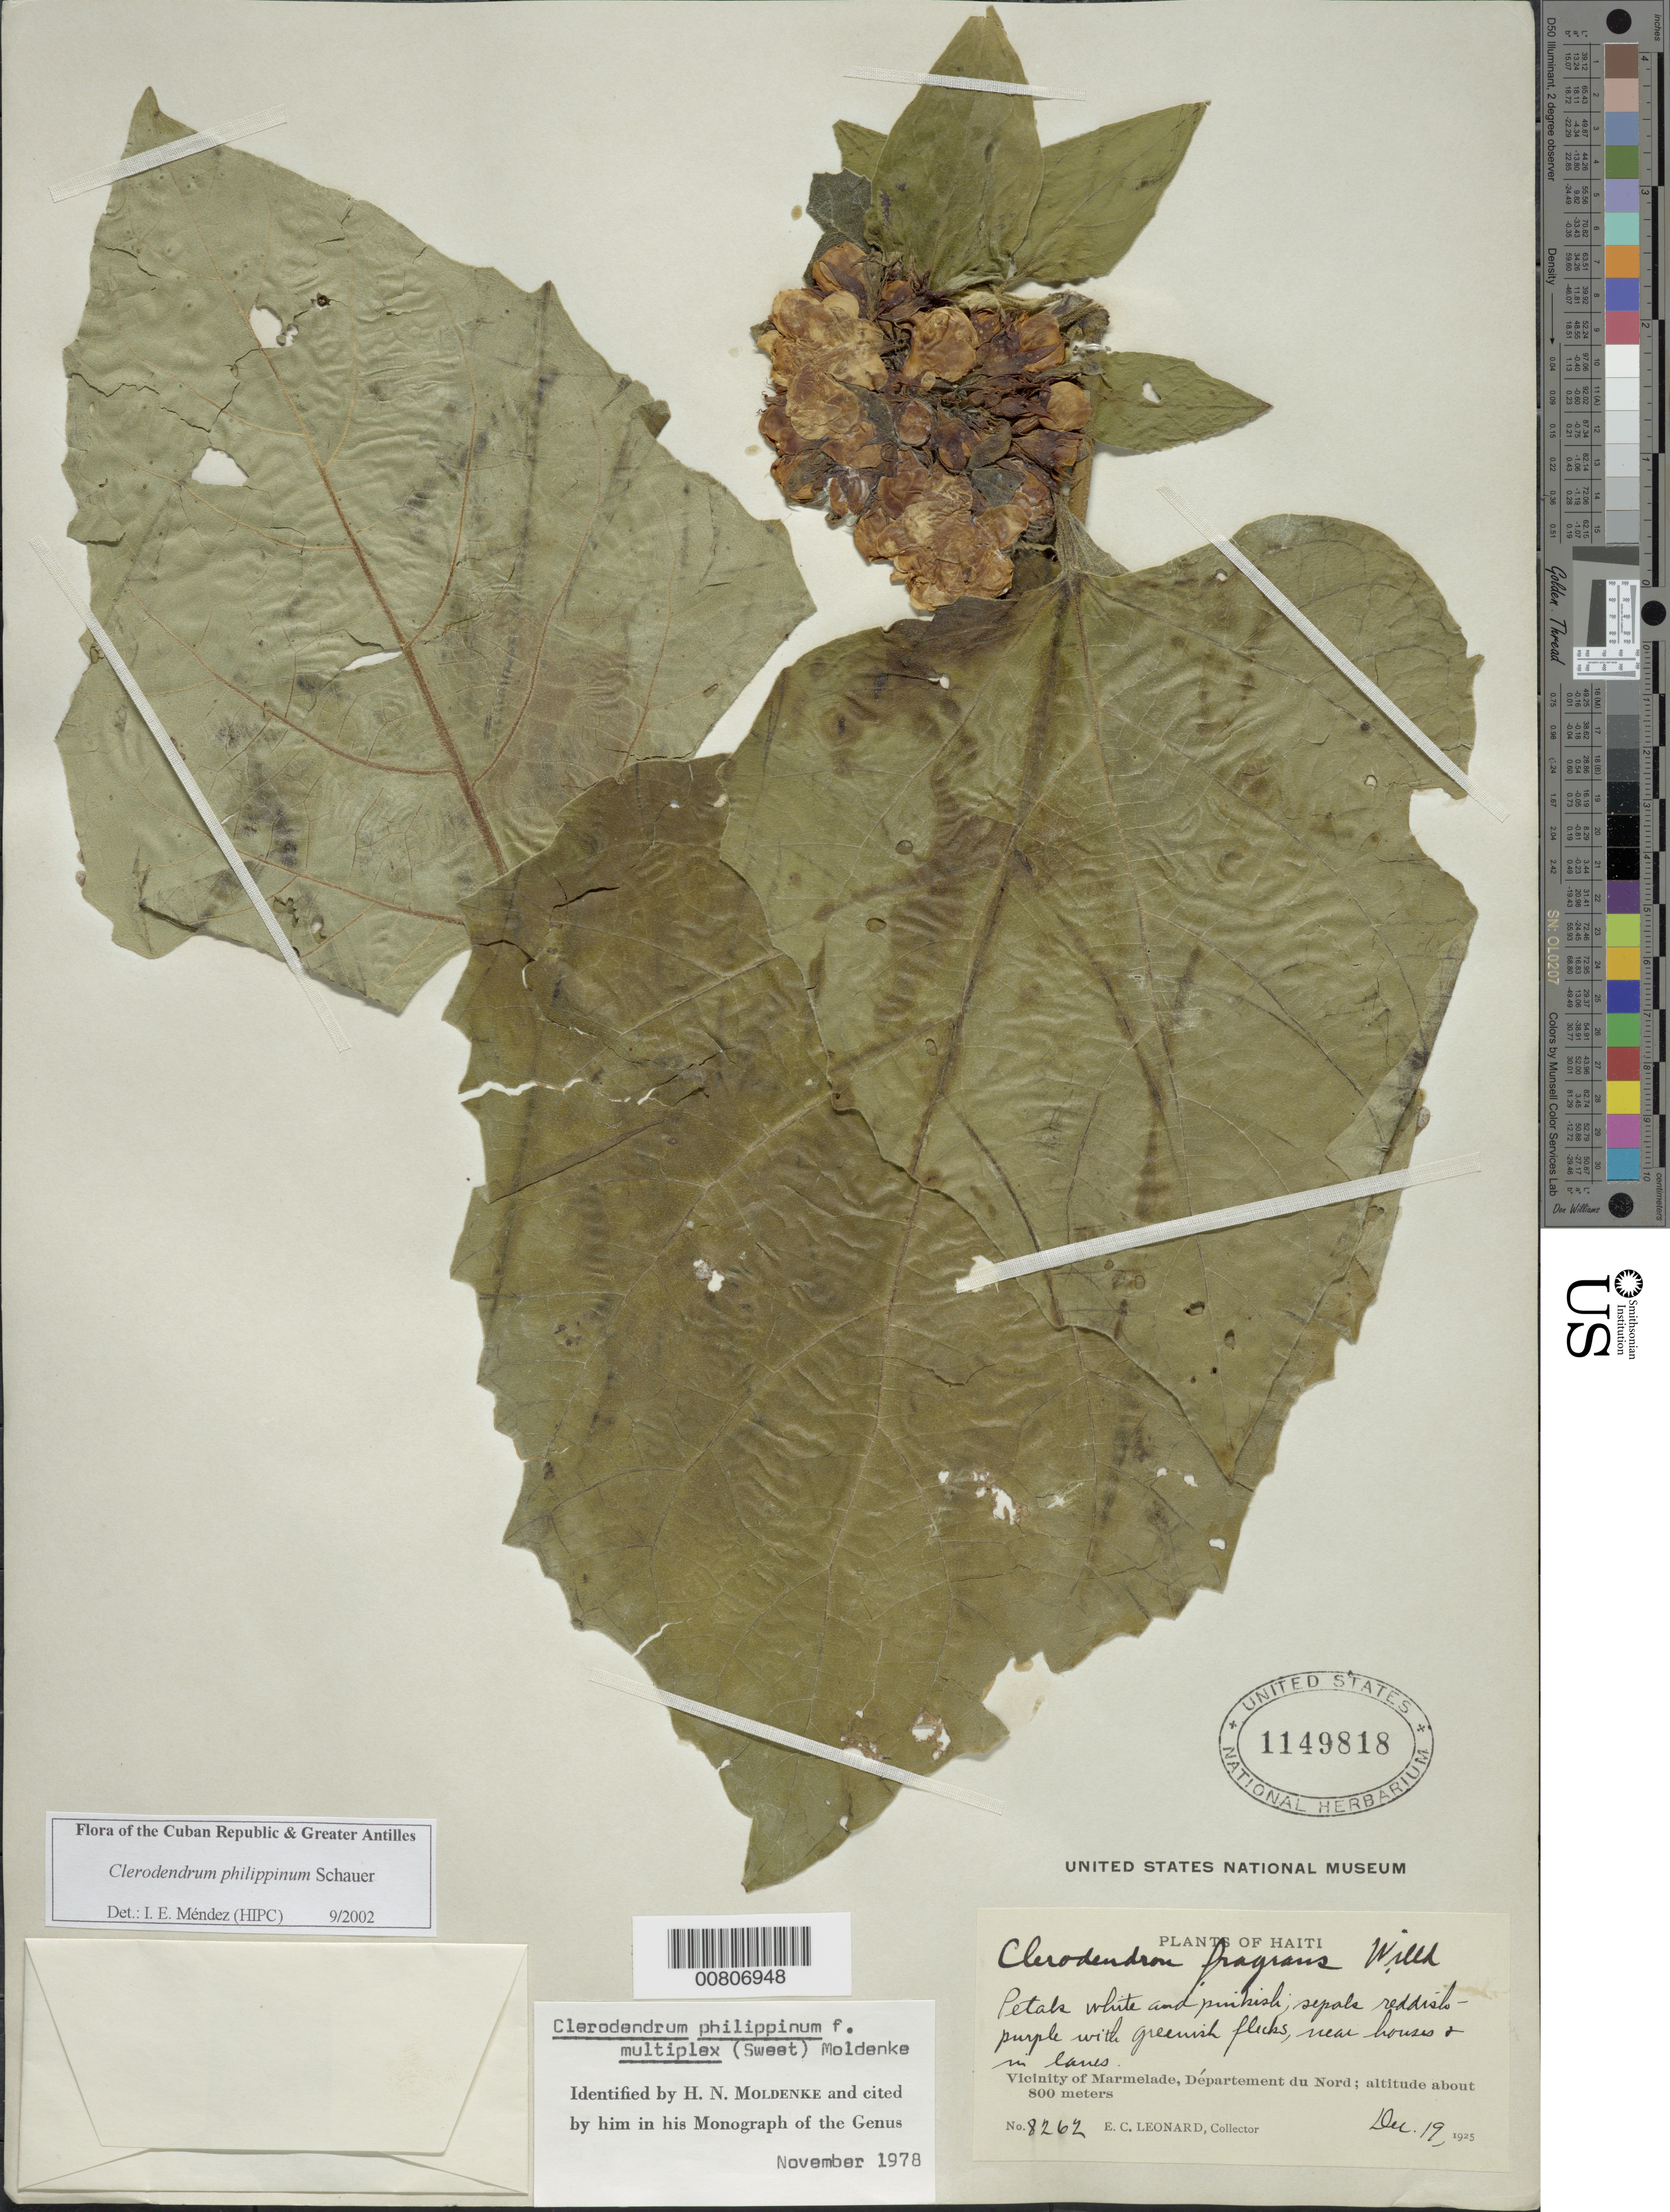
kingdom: Plantae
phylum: Tracheophyta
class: Magnoliopsida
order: Lamiales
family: Lamiaceae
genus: Clerodendrum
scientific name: Clerodendrum chinense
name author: (Osbeck) Mabb.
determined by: Méndez, Isidro E., (HIPC)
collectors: E. C. Leonard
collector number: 8262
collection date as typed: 19 Dec 1925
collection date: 1925-12-19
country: Haiti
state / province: Nord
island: Hispaniola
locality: Marmelade vicinity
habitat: Near houses and in lanes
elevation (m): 800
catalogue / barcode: US 1149818